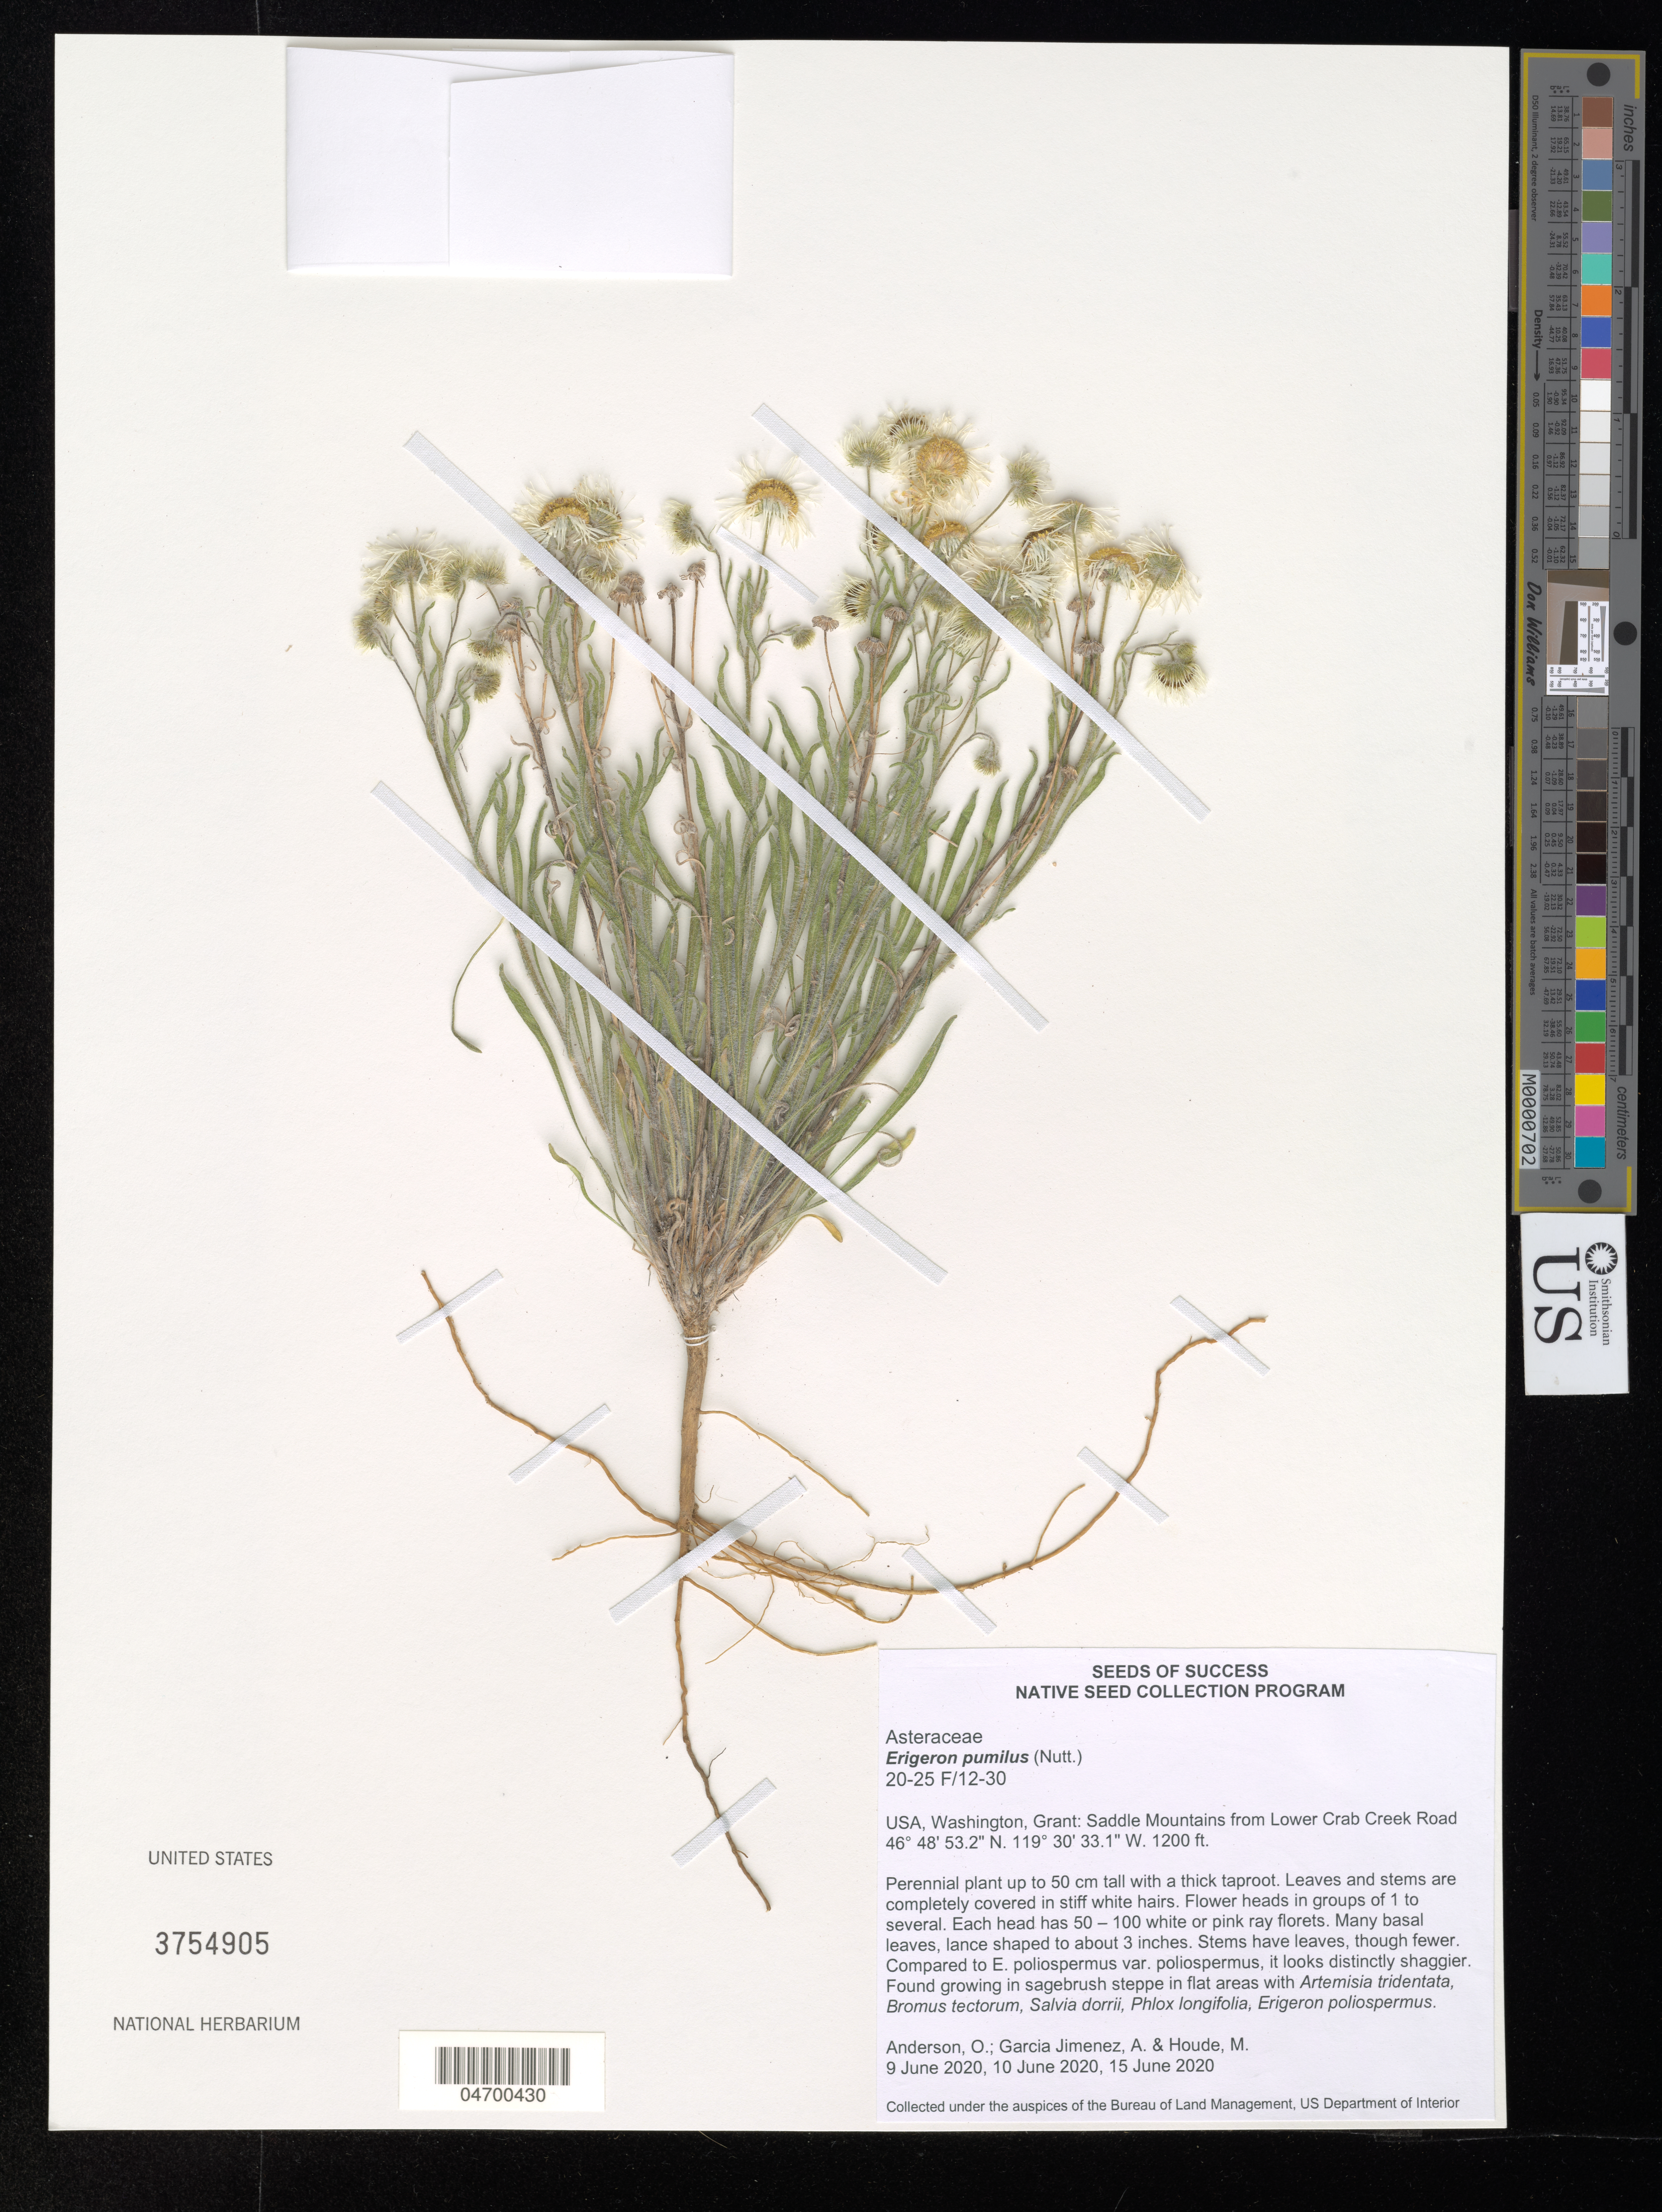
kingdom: Plantae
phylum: Tracheophyta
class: Magnoliopsida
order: Asterales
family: Asteraceae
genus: Erigeron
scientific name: Erigeron pumilus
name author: Nutt.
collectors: O. Anderson, A. Garcia Jimenez & H. Vielstich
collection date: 2020-06-09/2020-06-15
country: United States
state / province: Washington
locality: Grant: Saddle Mountains from Lower Crab Creek Road.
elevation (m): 366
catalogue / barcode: US 3754905